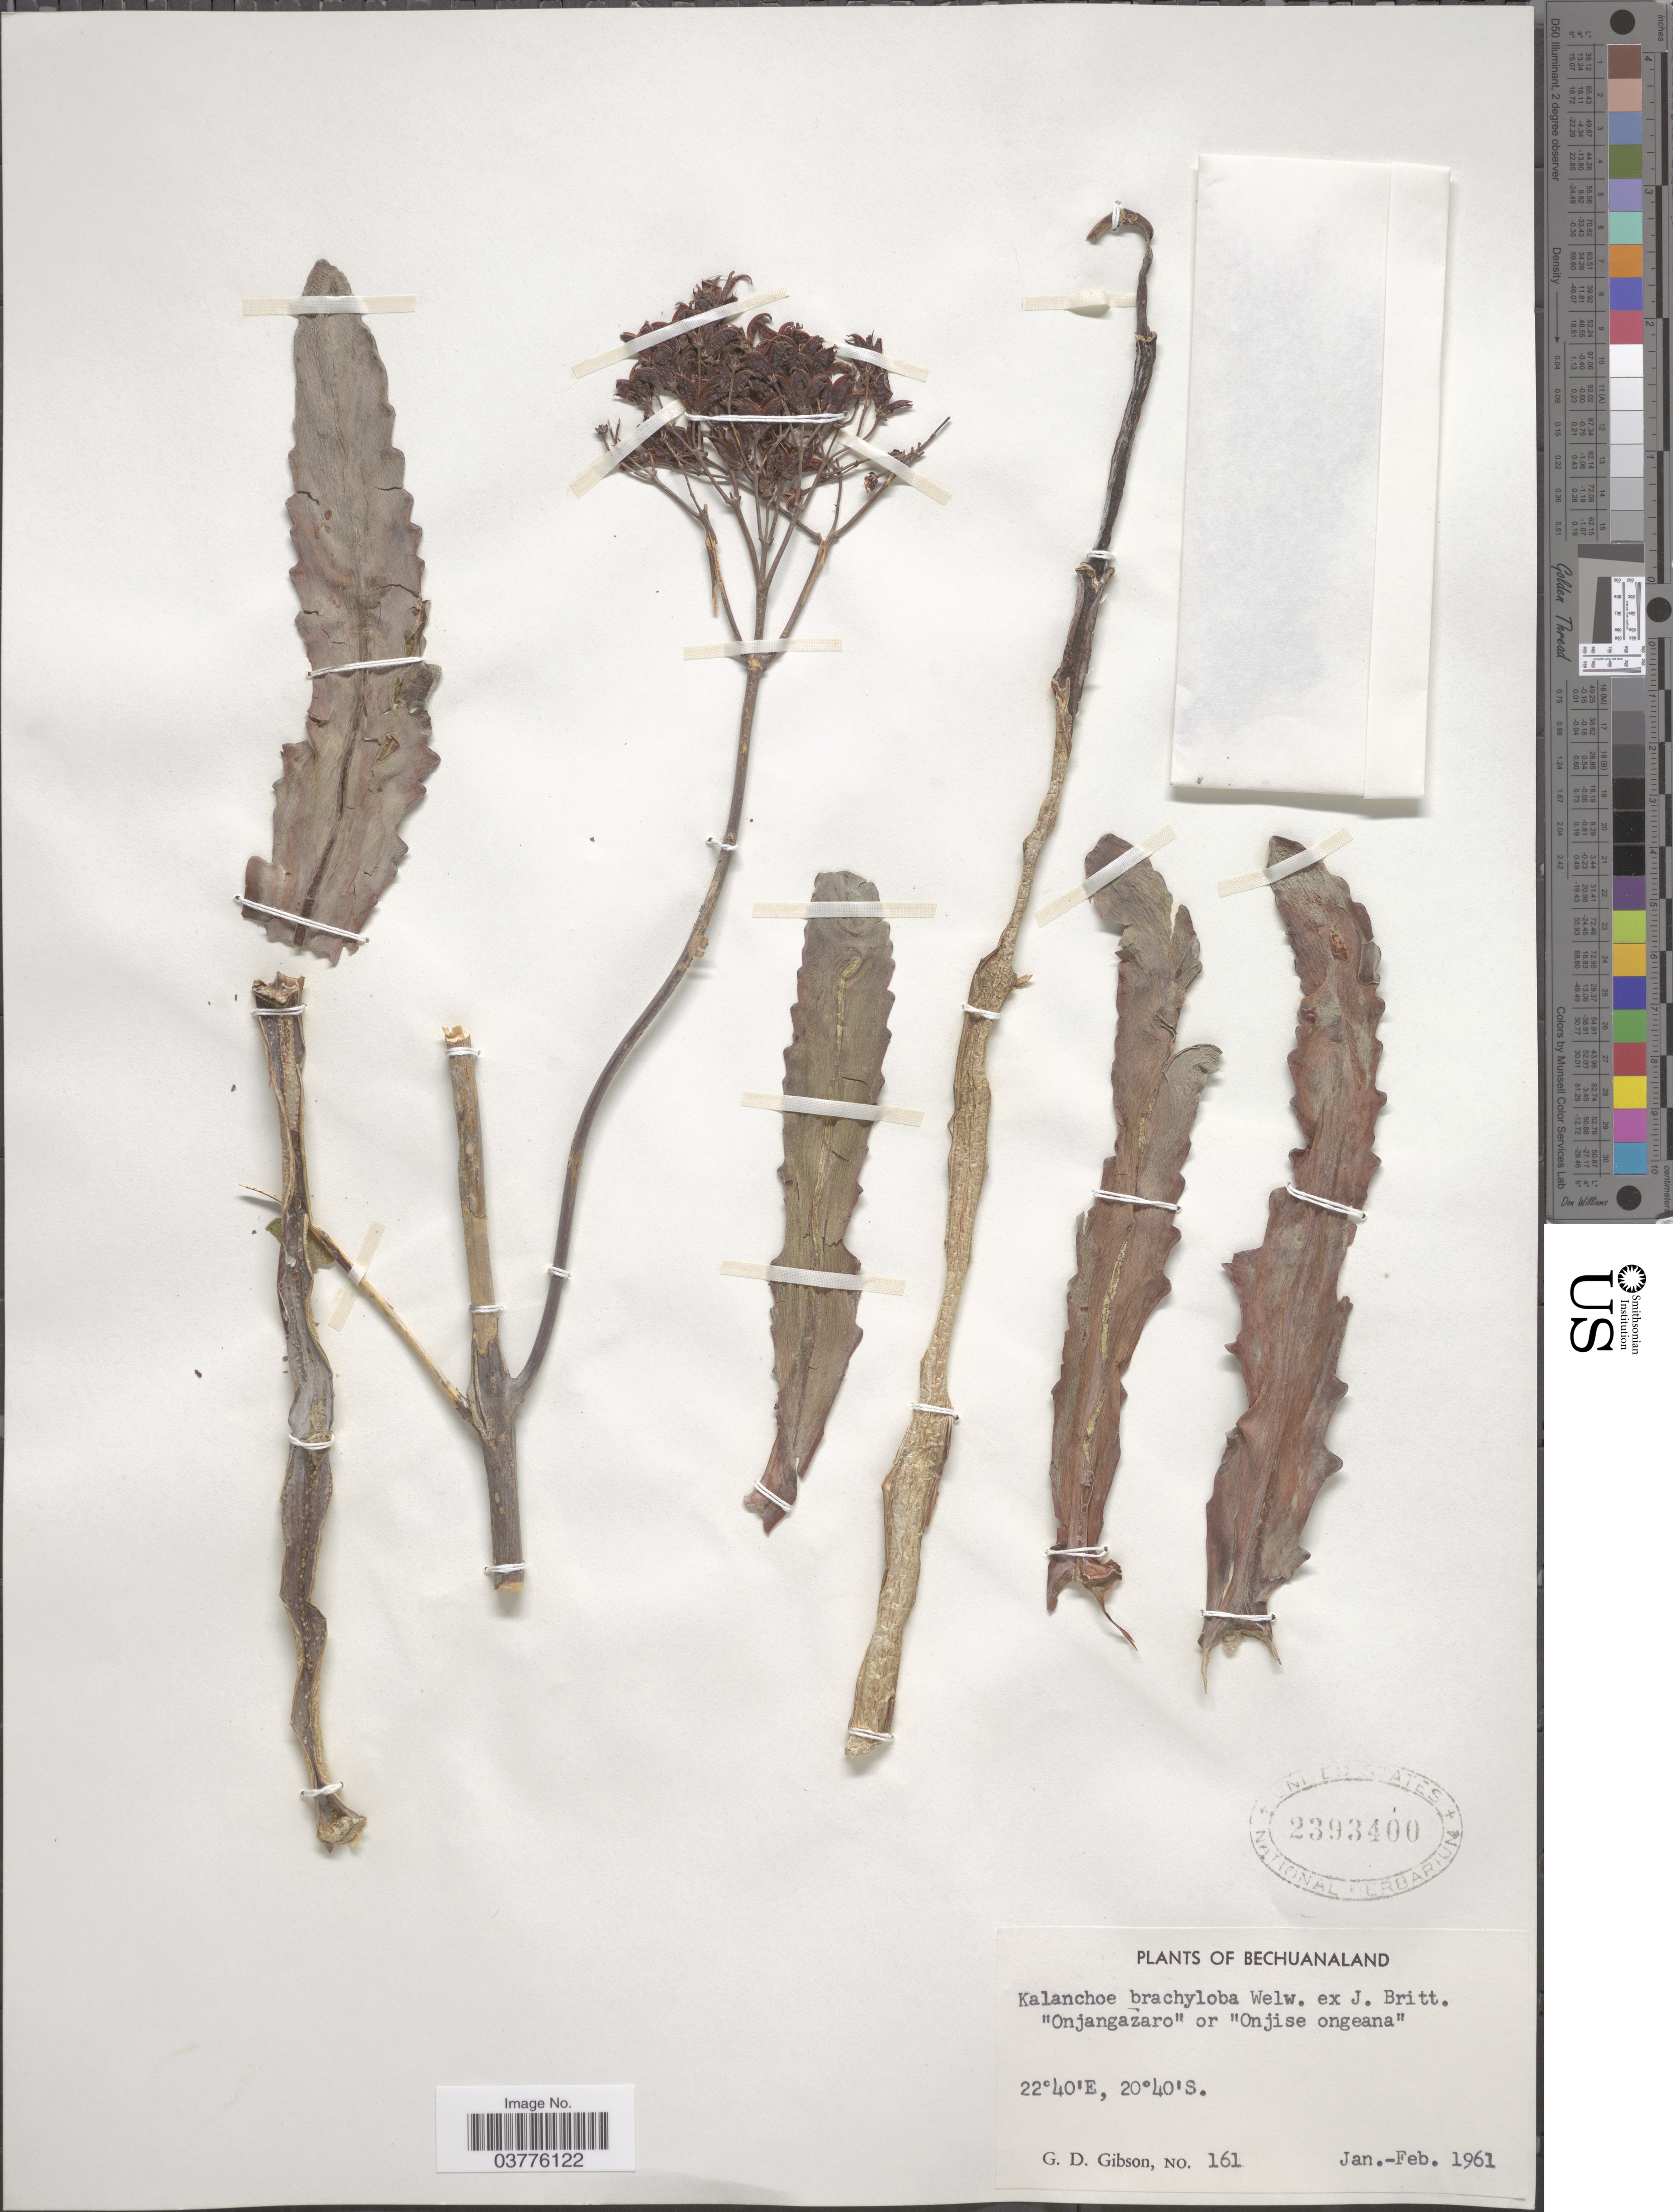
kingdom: Plantae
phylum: Tracheophyta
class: Magnoliopsida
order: Saxifragales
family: Crassulaceae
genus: Kalanchoe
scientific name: Kalanchoe brachyloba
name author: Welw. ex Oliv.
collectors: G. D. Gibson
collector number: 161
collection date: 1961-01/1961-02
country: Botswana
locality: Bechuanaland.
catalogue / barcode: US 2393400